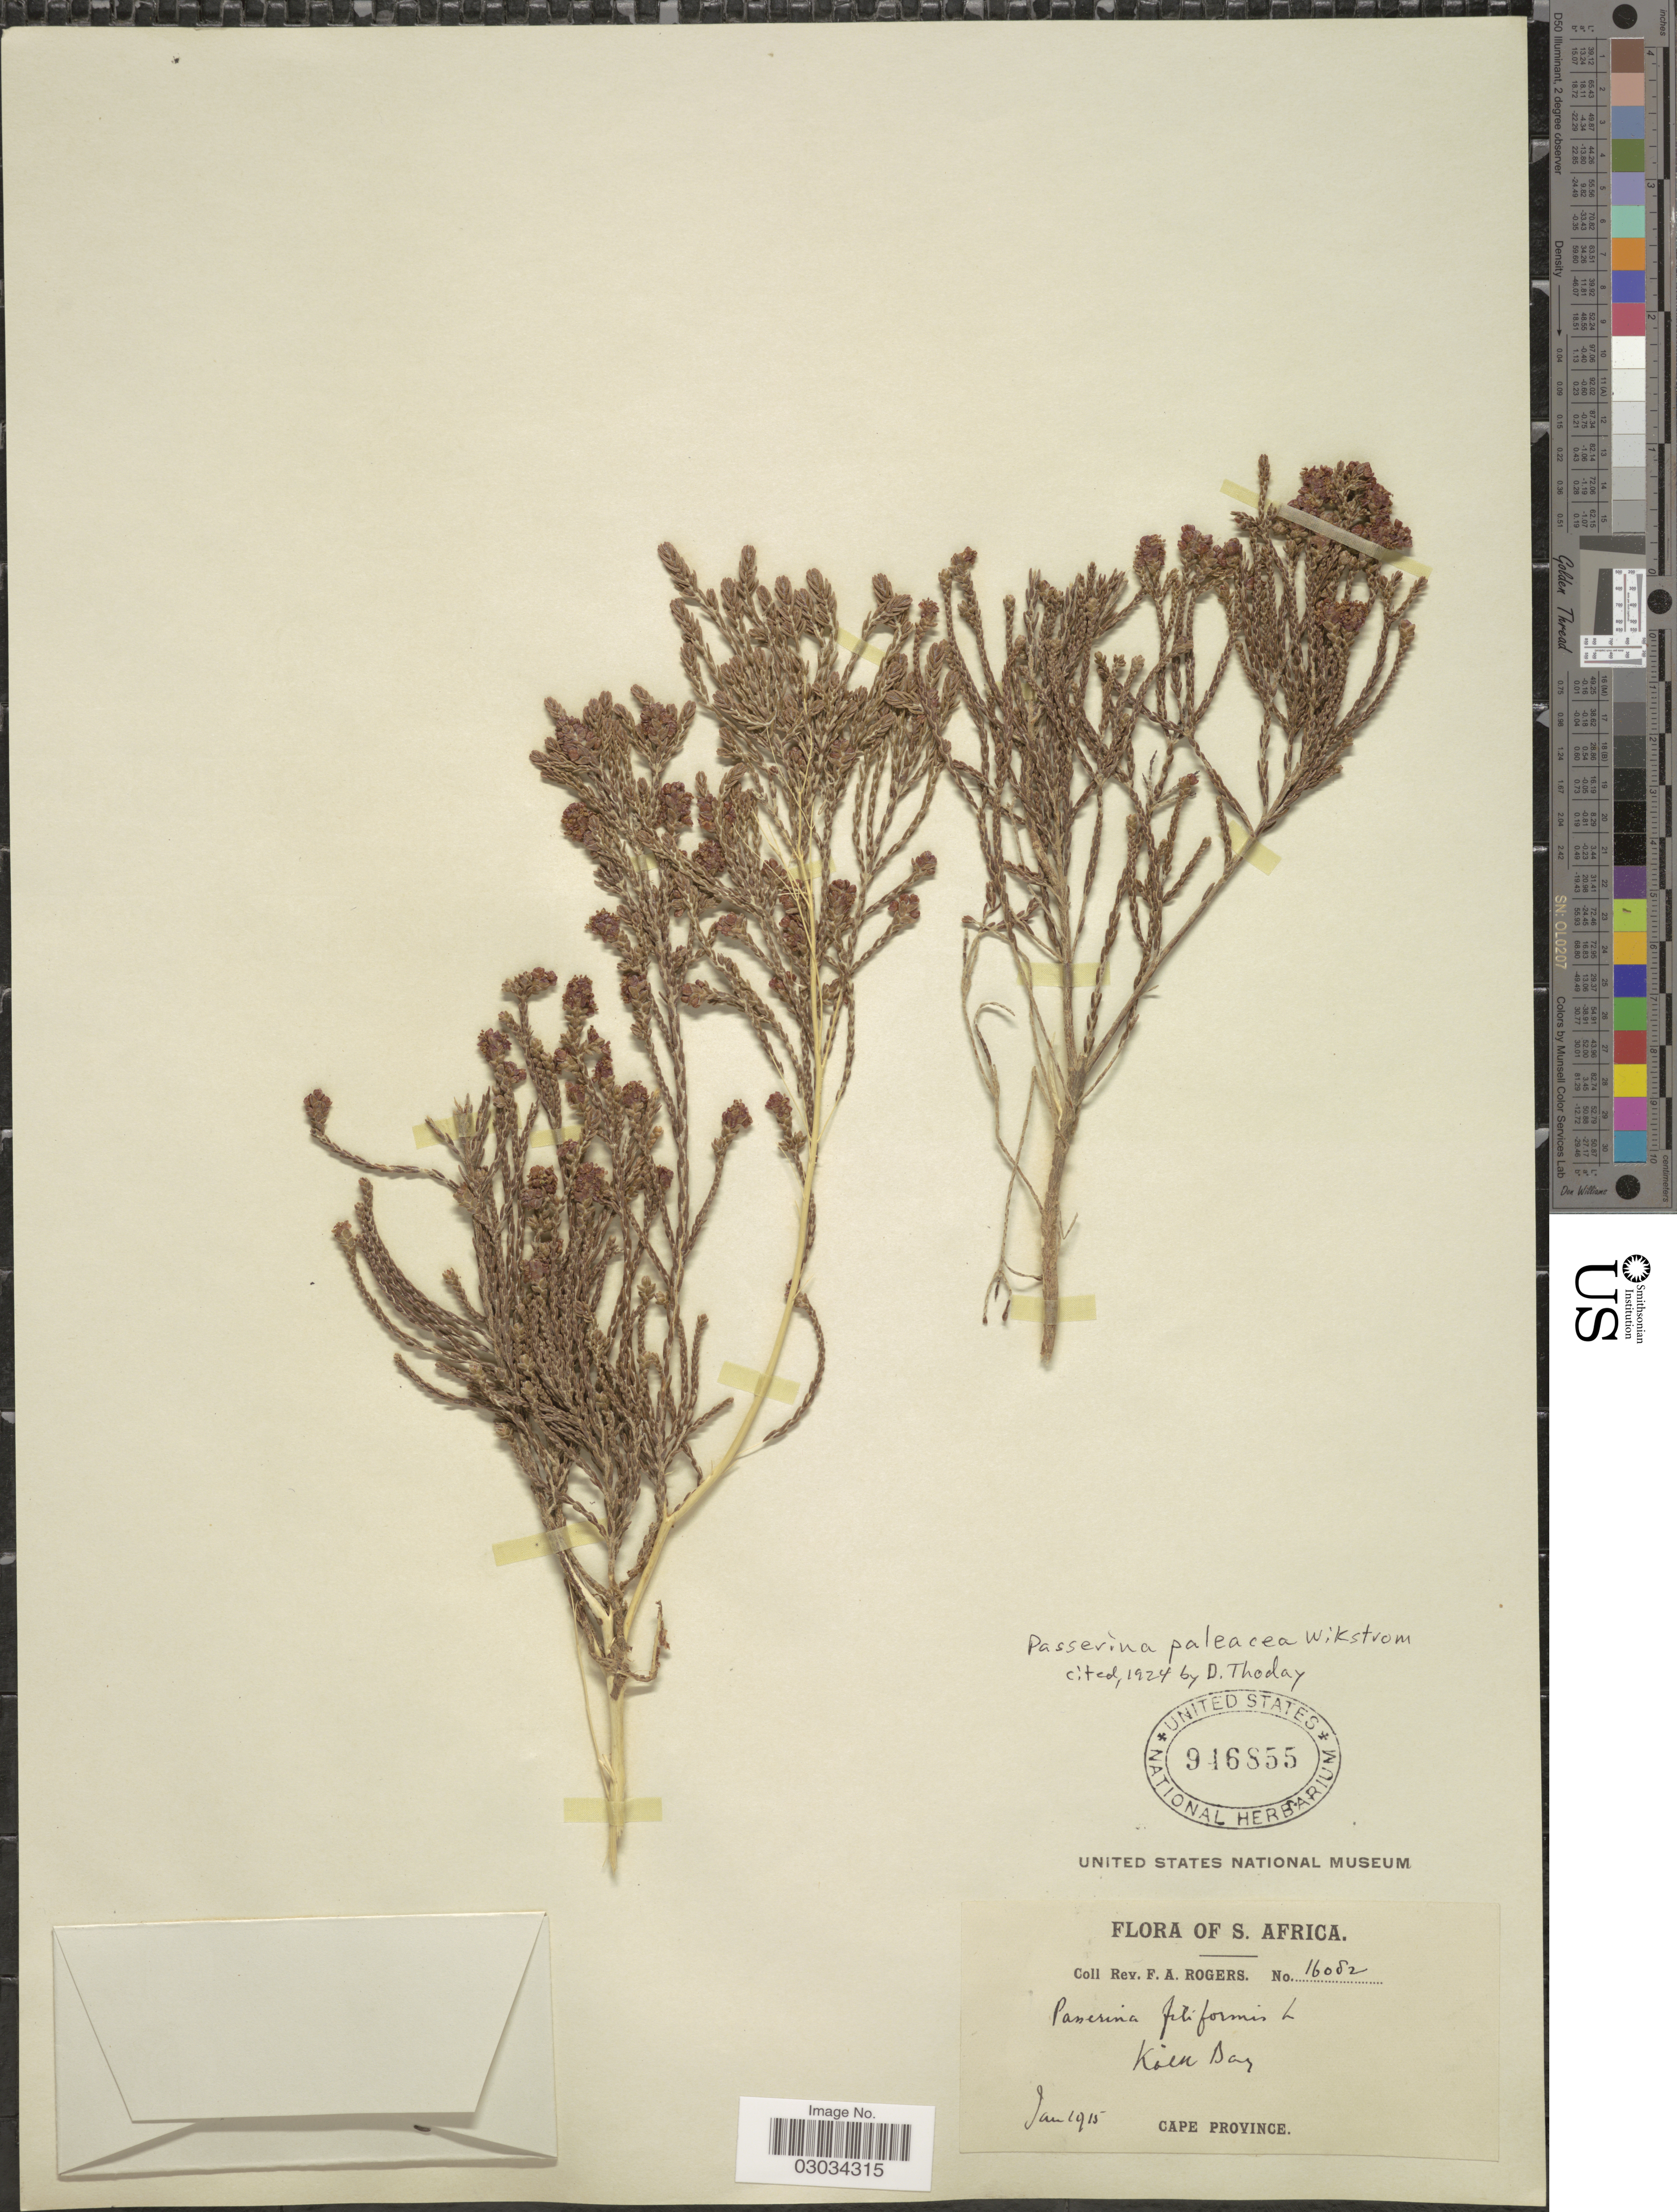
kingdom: Plantae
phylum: Tracheophyta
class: Magnoliopsida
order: Malvales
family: Thymelaeaceae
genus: Passerina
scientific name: Passerina paleacea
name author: Wikstr.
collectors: F. A. Rogers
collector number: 16082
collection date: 1915-01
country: South Africa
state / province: Western Cape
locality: Kalk Bay, Cape Province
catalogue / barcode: US 916855